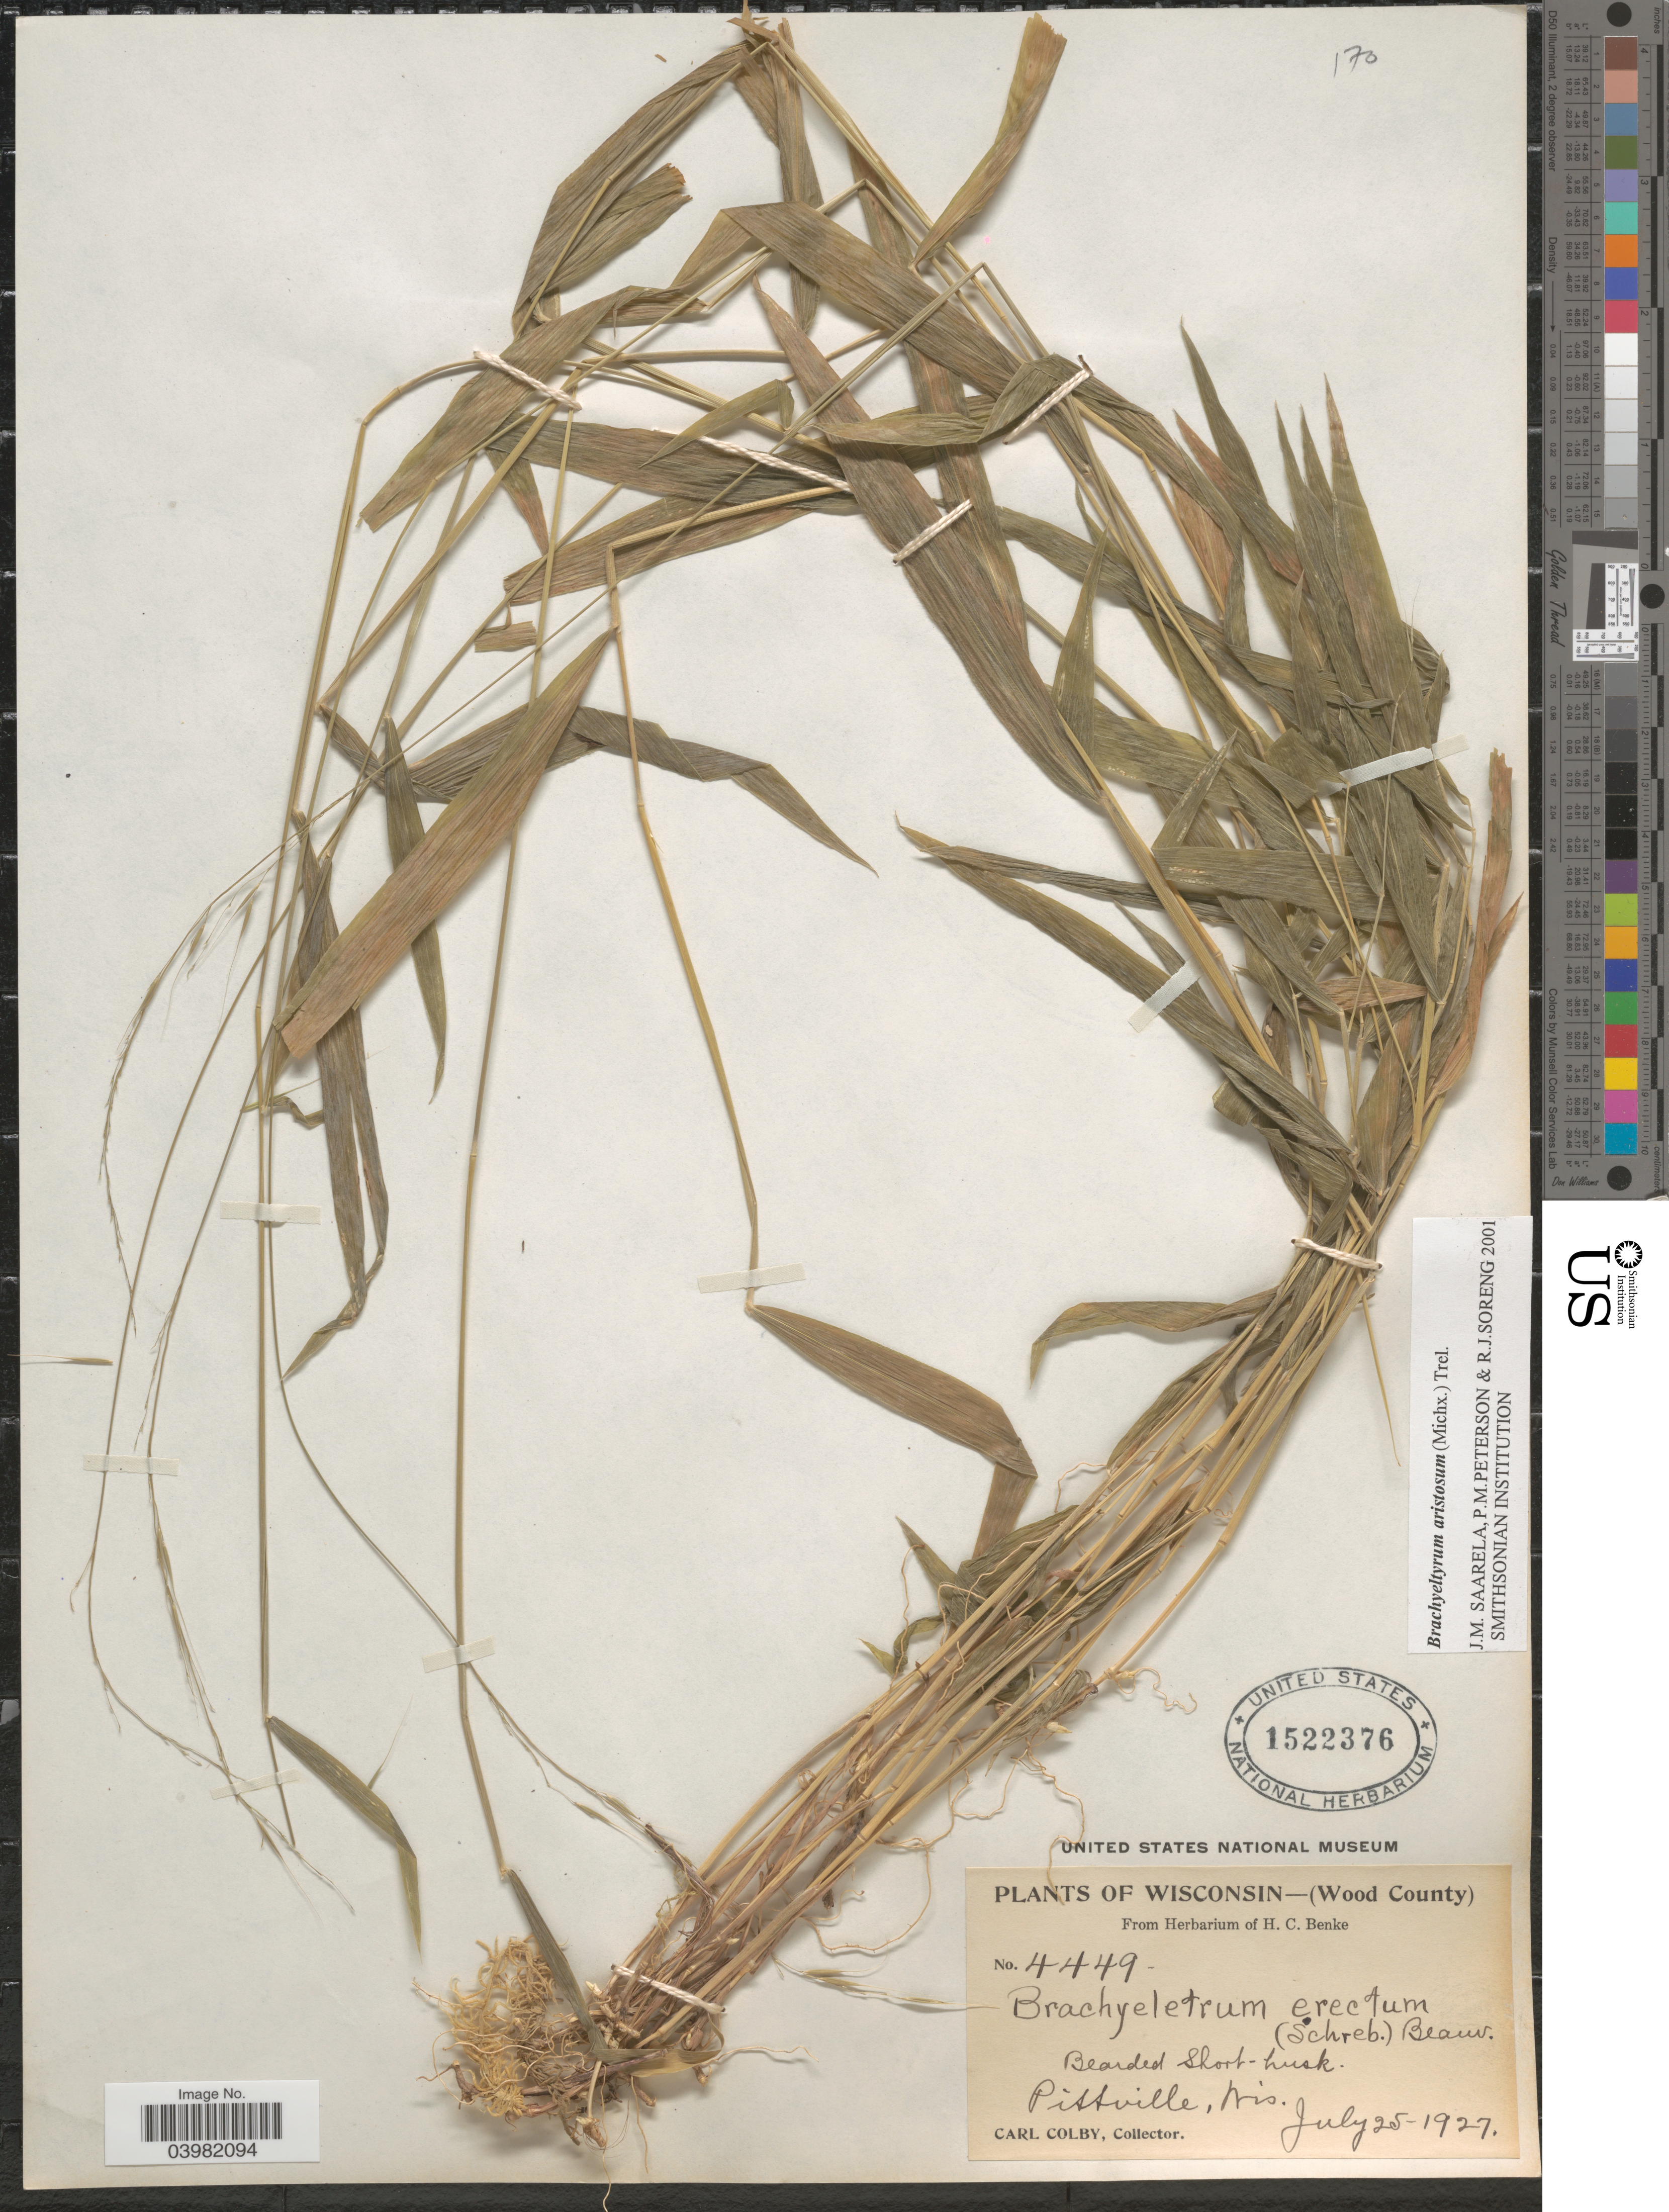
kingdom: Plantae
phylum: Tracheophyta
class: Liliopsida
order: Poales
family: Poaceae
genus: Brachyelytrum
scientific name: Brachyelytrum aristosum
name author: (Michx.) P. Beauv. ex Trel.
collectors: C. Colby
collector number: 4449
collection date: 1927-07-25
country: United States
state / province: Wisconsin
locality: Wood County. Pittville.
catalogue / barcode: US 1522376